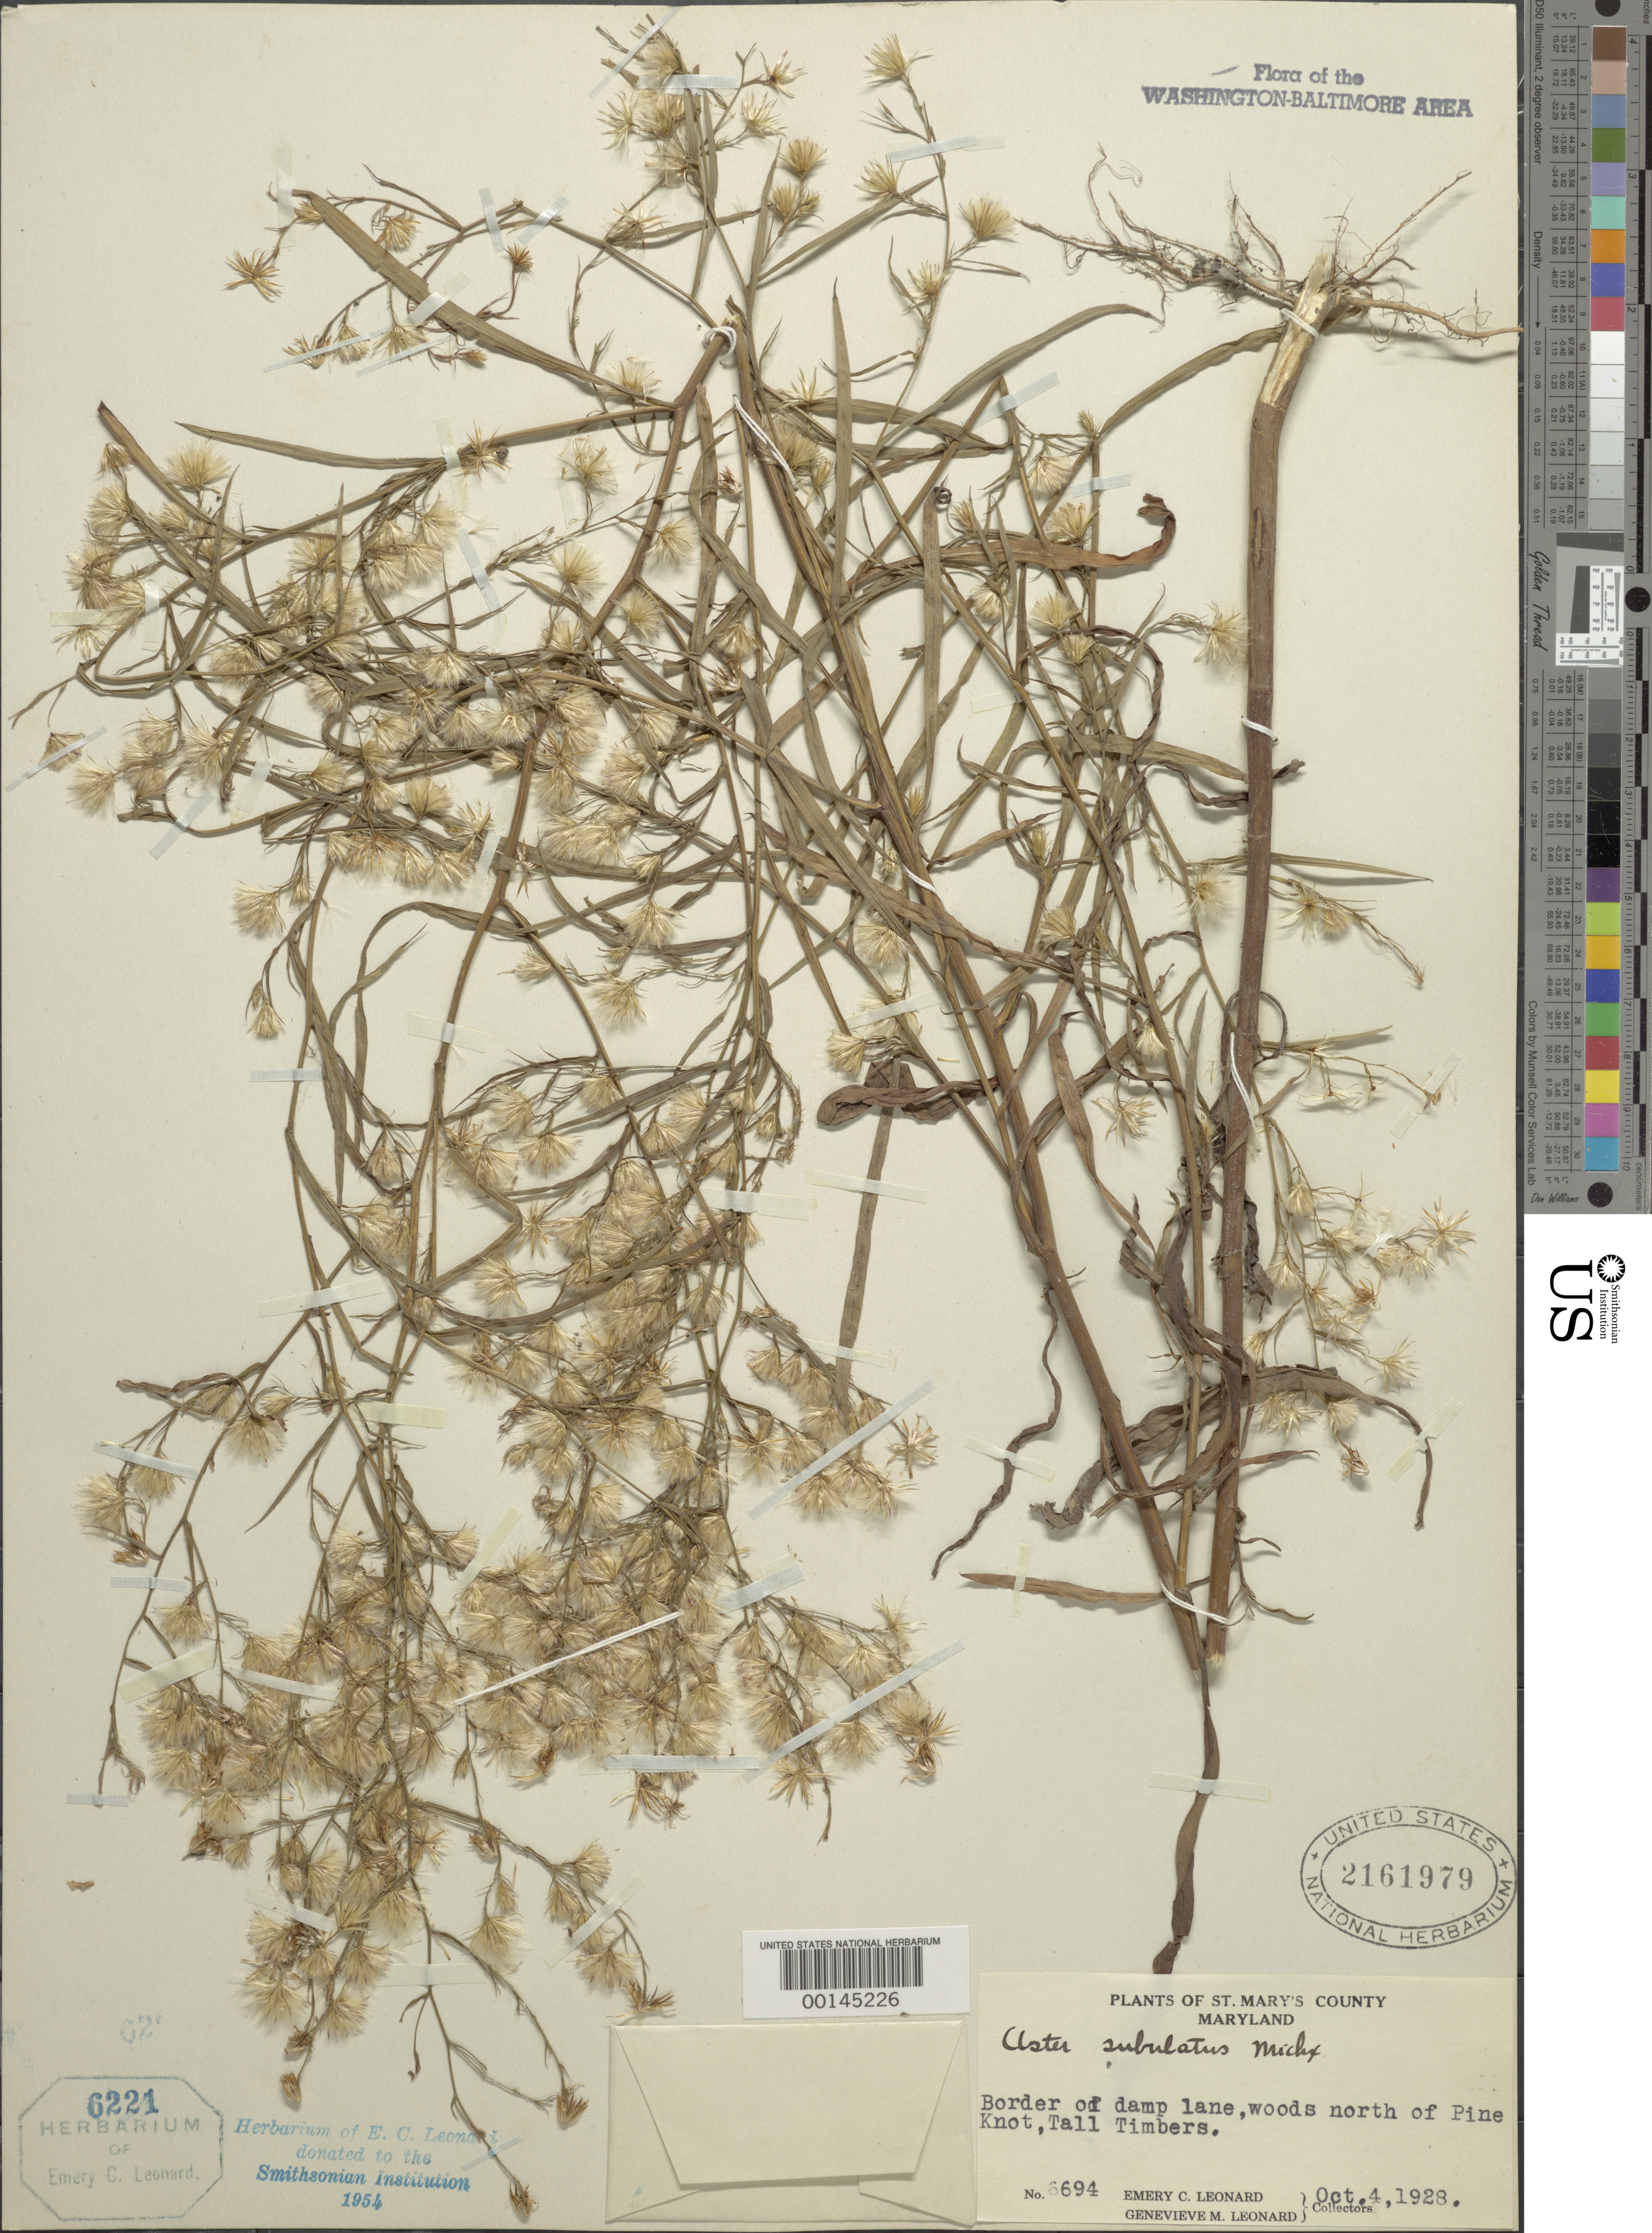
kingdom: Plantae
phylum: Tracheophyta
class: Magnoliopsida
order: Asterales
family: Asteraceae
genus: Symphyotrichum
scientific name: Symphyotrichum subulatum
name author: (Michx.) G.L. Nesom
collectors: E. C. Leonard & G. M. Leonard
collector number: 6694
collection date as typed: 04 Oct 1928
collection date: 1928-10-04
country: United States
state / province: Maryland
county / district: St. Mary's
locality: Tall Timbers, north of Pine Knot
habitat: Damp lane border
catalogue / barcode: US 2161979